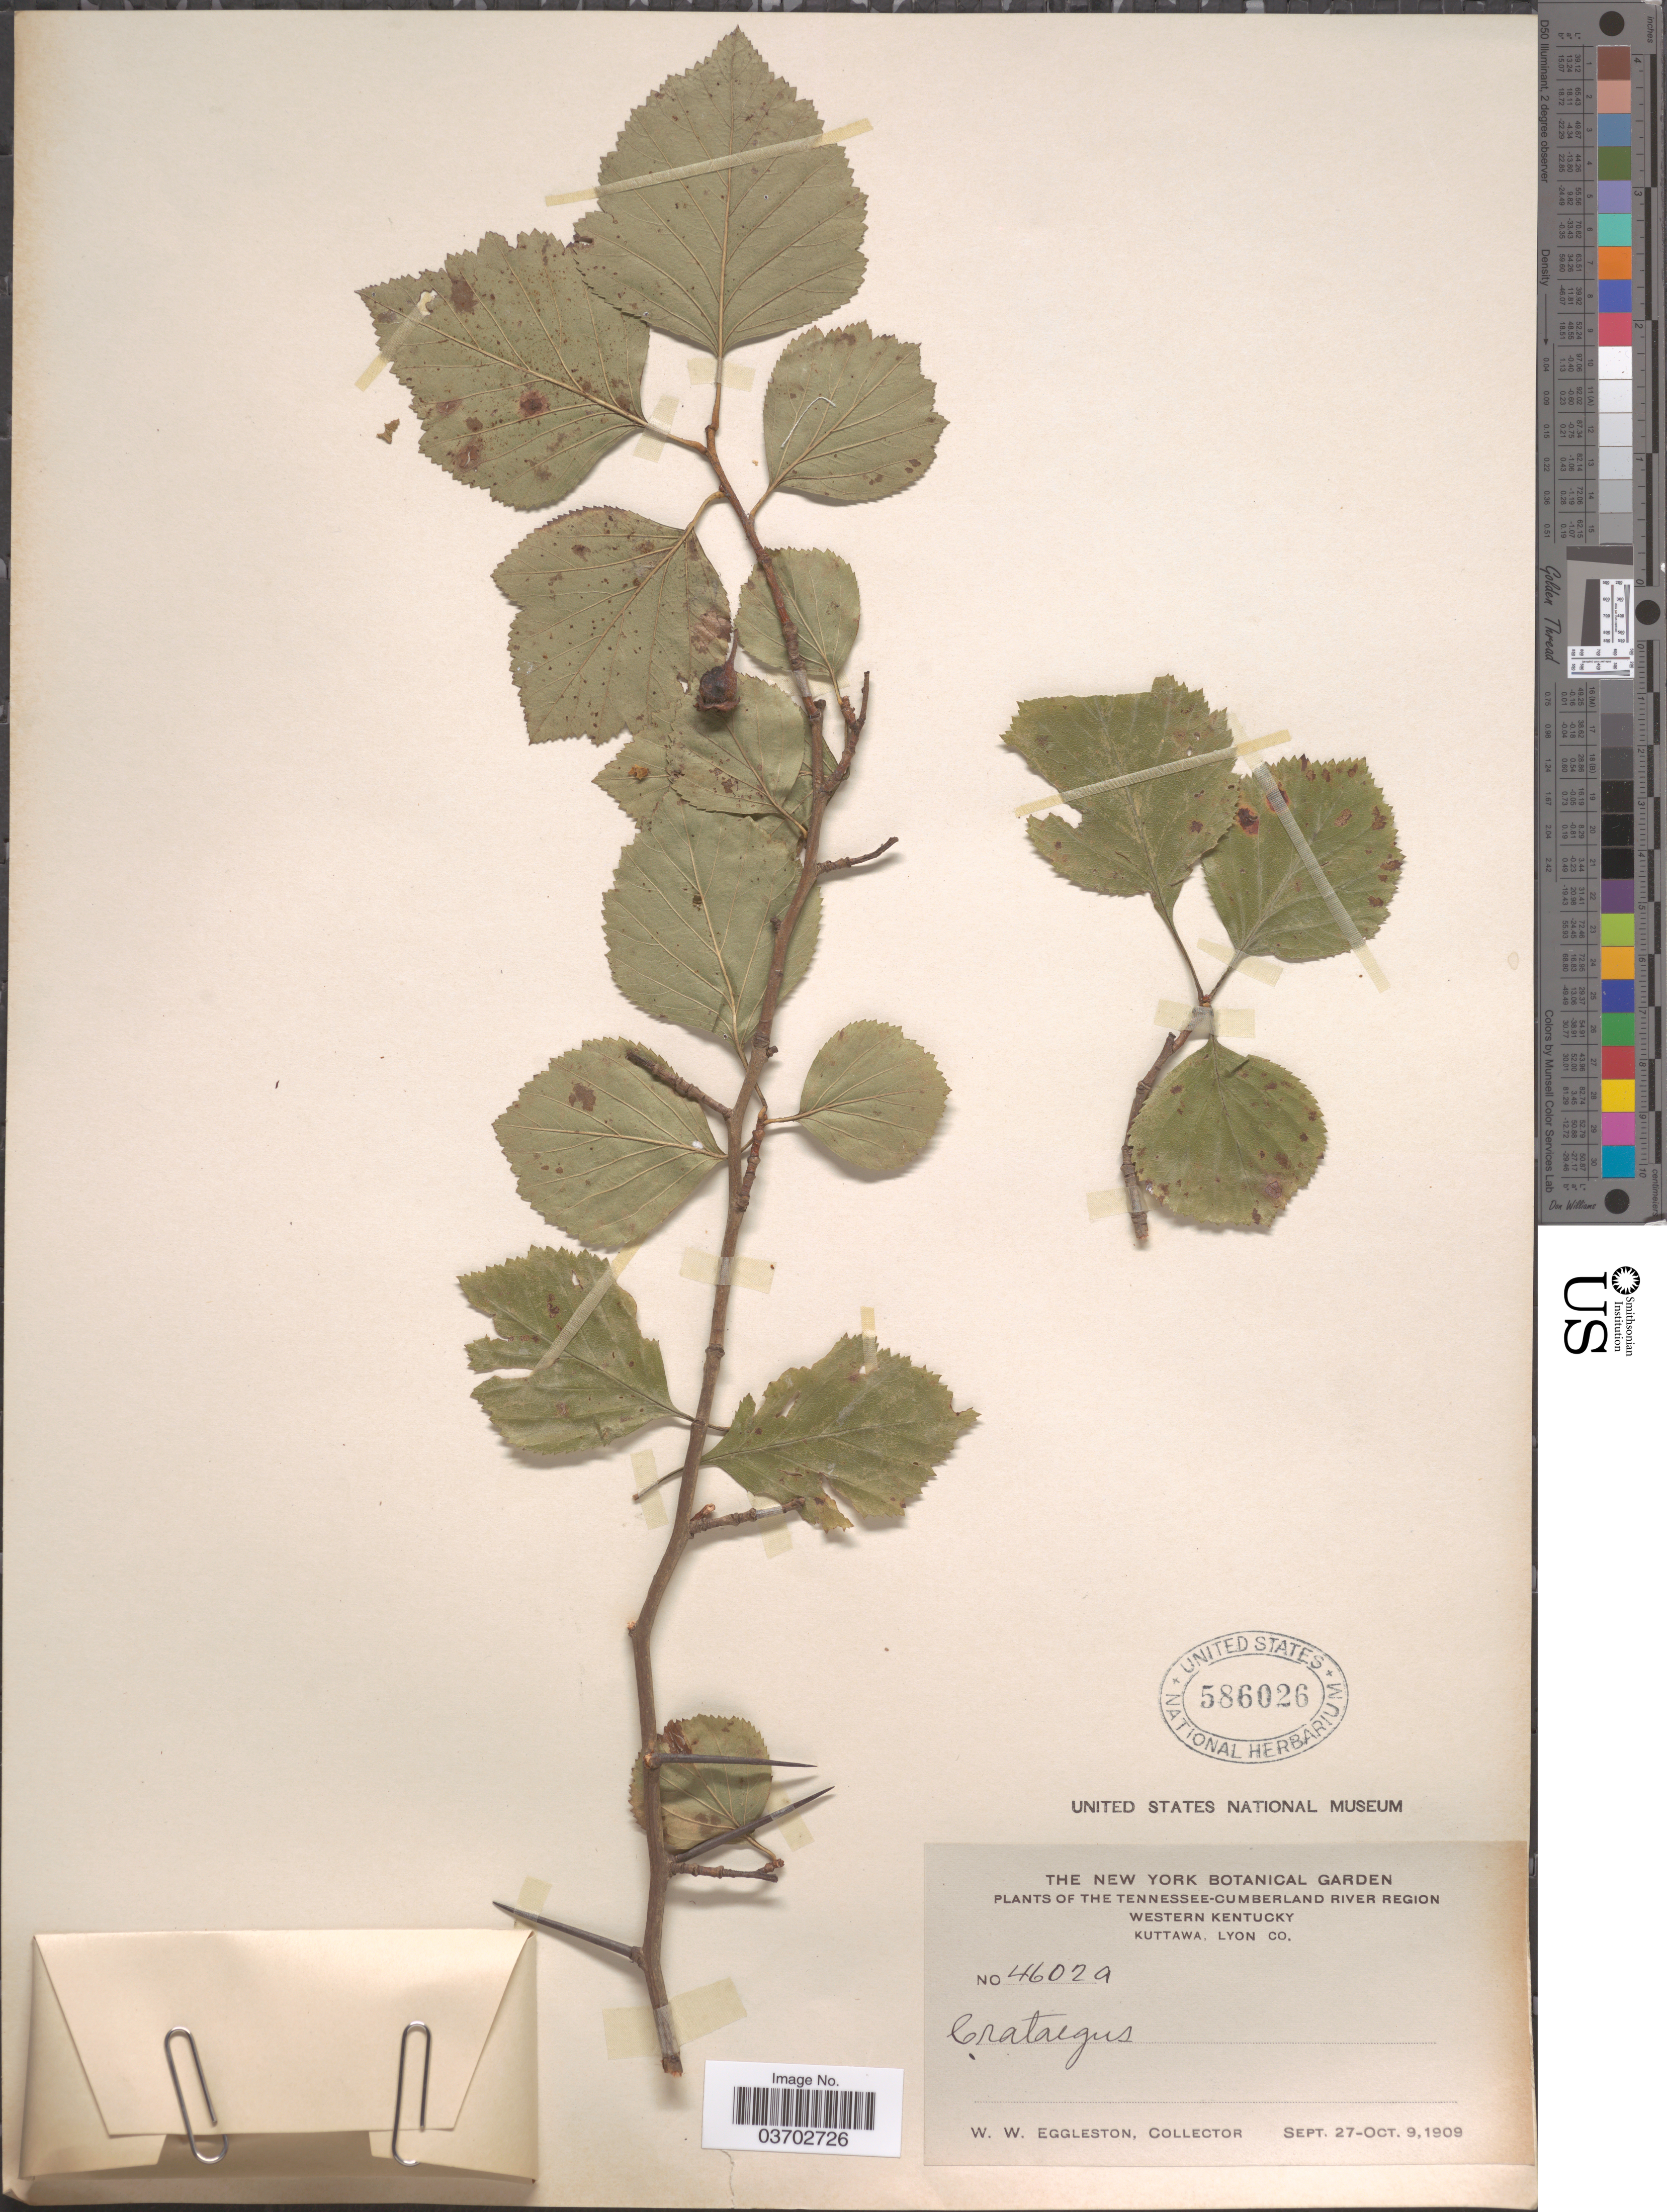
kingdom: Plantae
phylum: Tracheophyta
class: Magnoliopsida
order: Rosales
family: Rosaceae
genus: Crataegus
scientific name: Crataegus sp.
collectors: W. W. Eggleston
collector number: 4602a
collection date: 1909-09-27/1909-10-09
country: United States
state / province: Kentucky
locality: The Tennessee-Cumberland River Region. Western Kentucky. Kuttawa, Lyon Co.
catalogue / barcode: US 586026